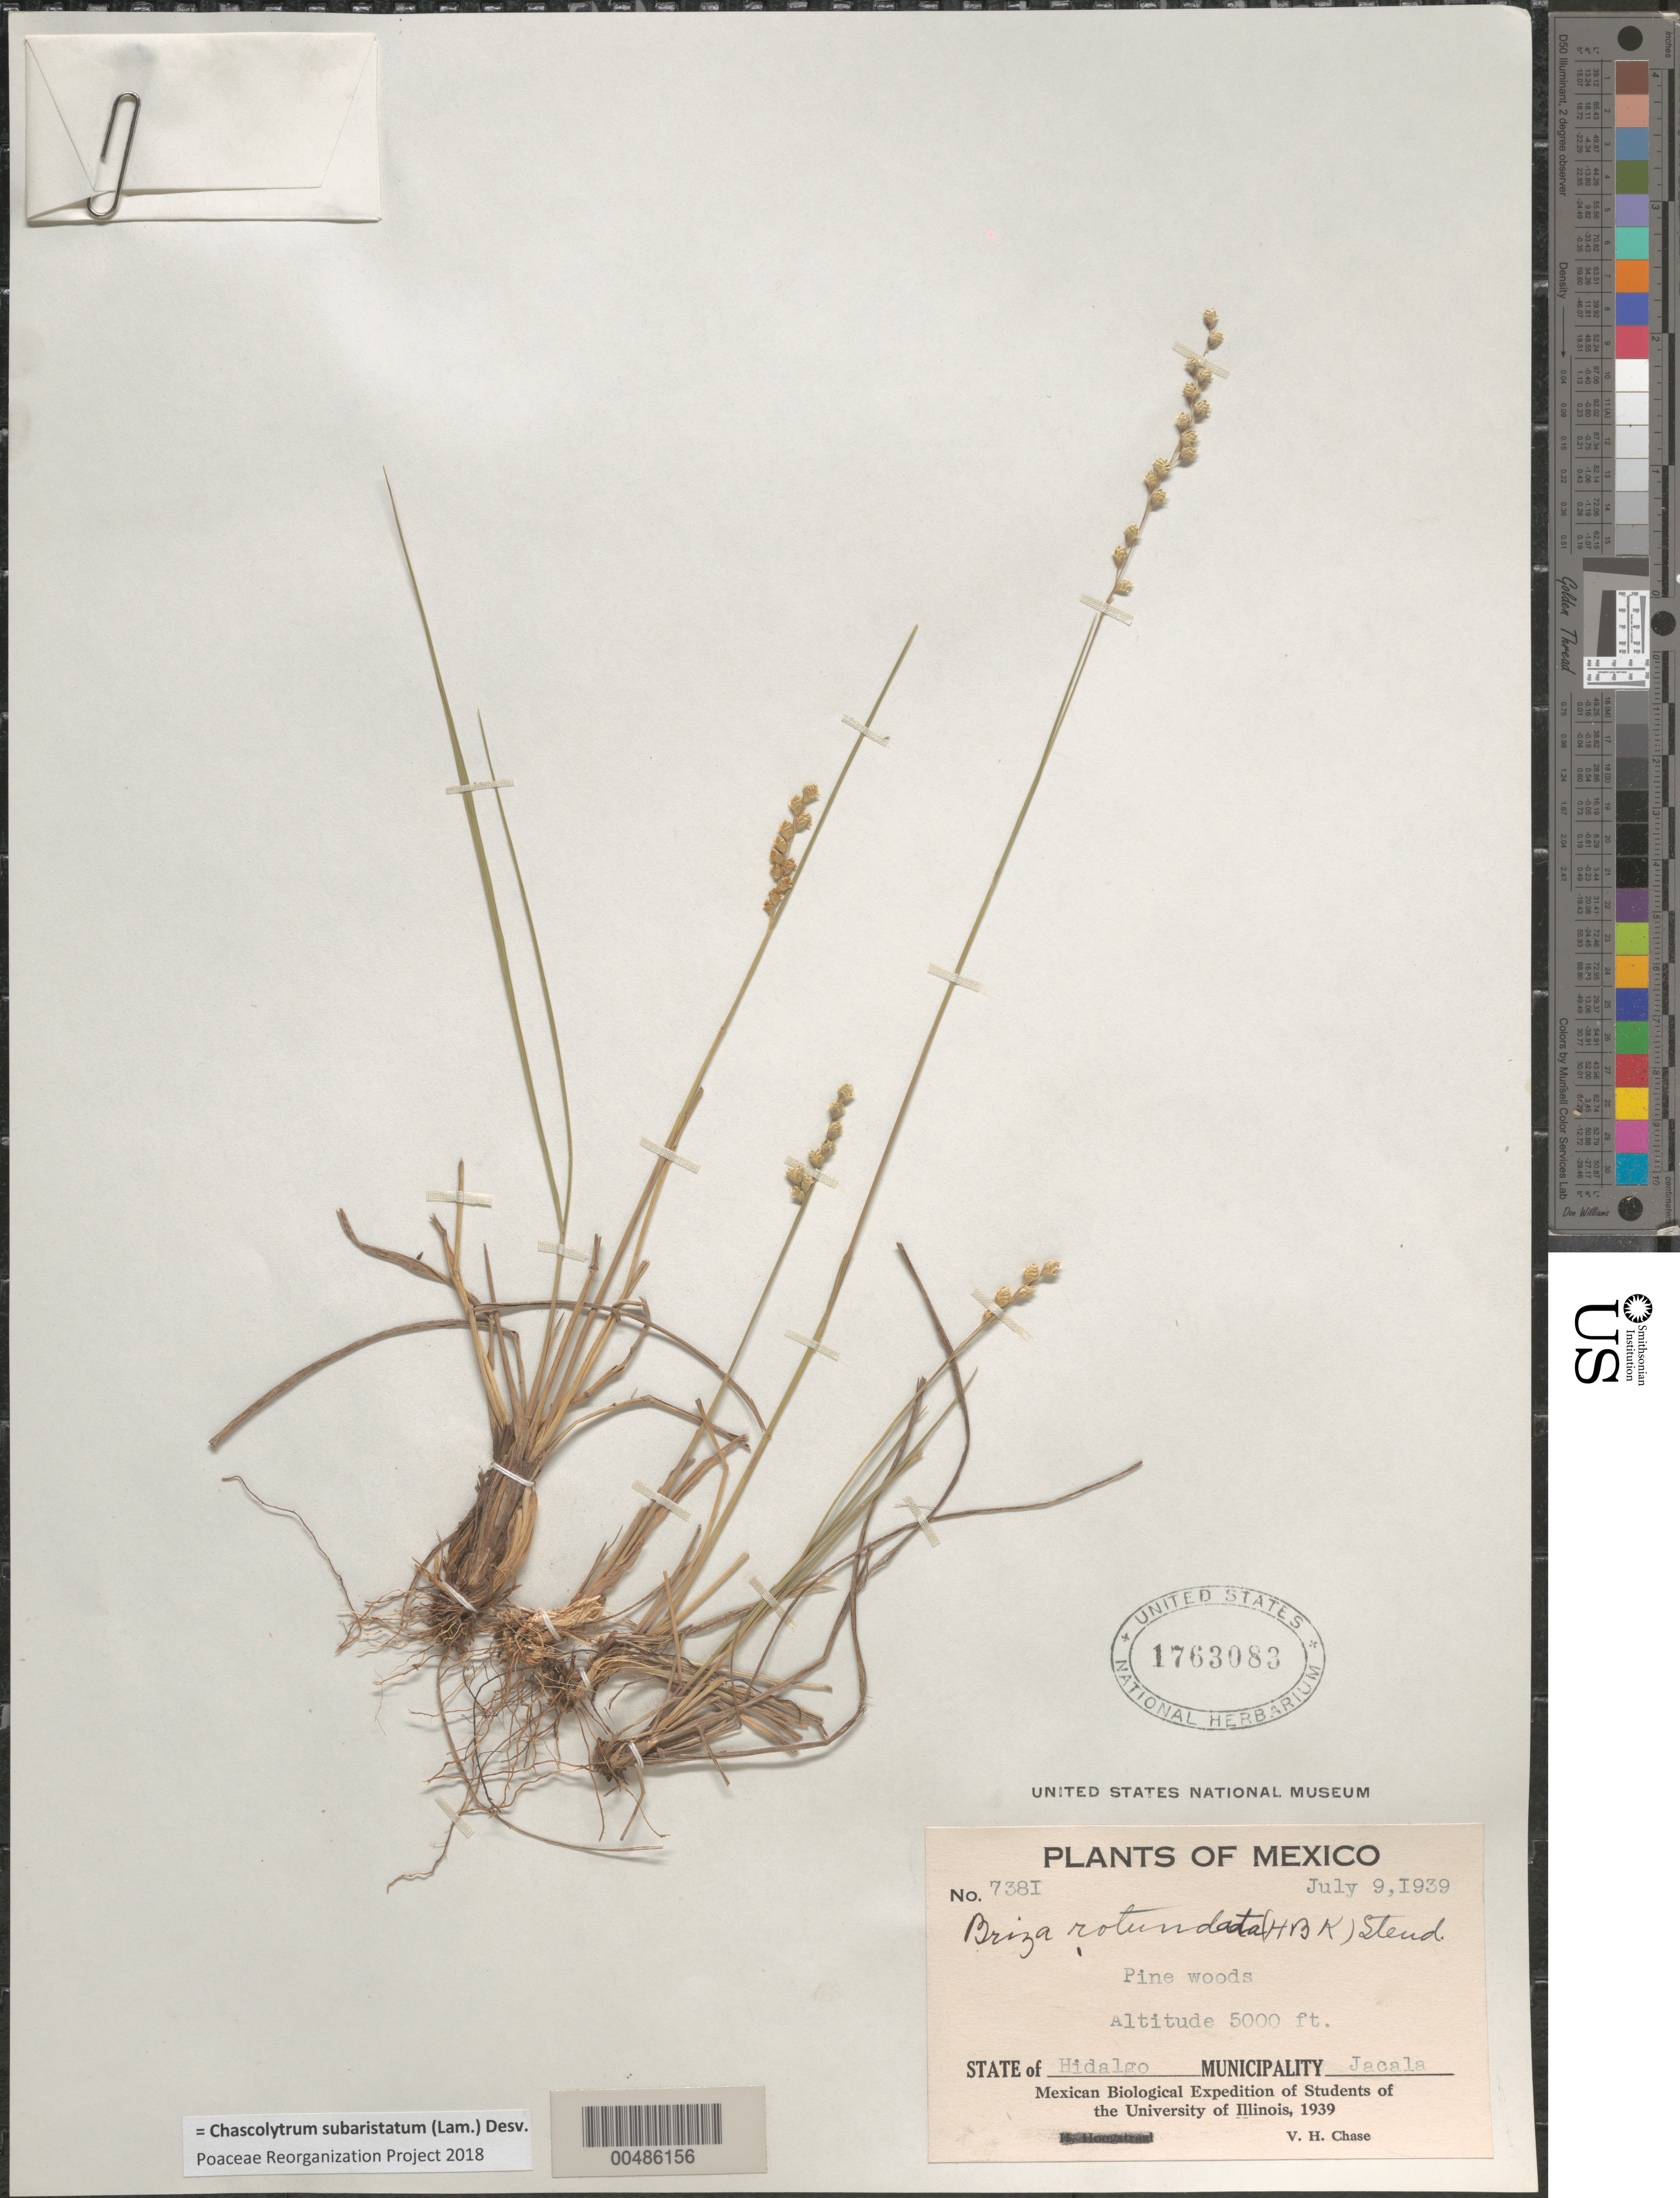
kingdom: Plantae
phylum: Tracheophyta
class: Liliopsida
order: Poales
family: Poaceae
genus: Chascolytrum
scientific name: Chascolytrum subaristatum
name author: (Lam.) Desv.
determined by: Poaceae Reorganization Project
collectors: V. C. Chase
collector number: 7381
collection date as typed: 9 Jul 1939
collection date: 1939-07-09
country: Mexico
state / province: Hidalgo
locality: Mun of Jacala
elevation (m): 1524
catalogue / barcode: US 1763083